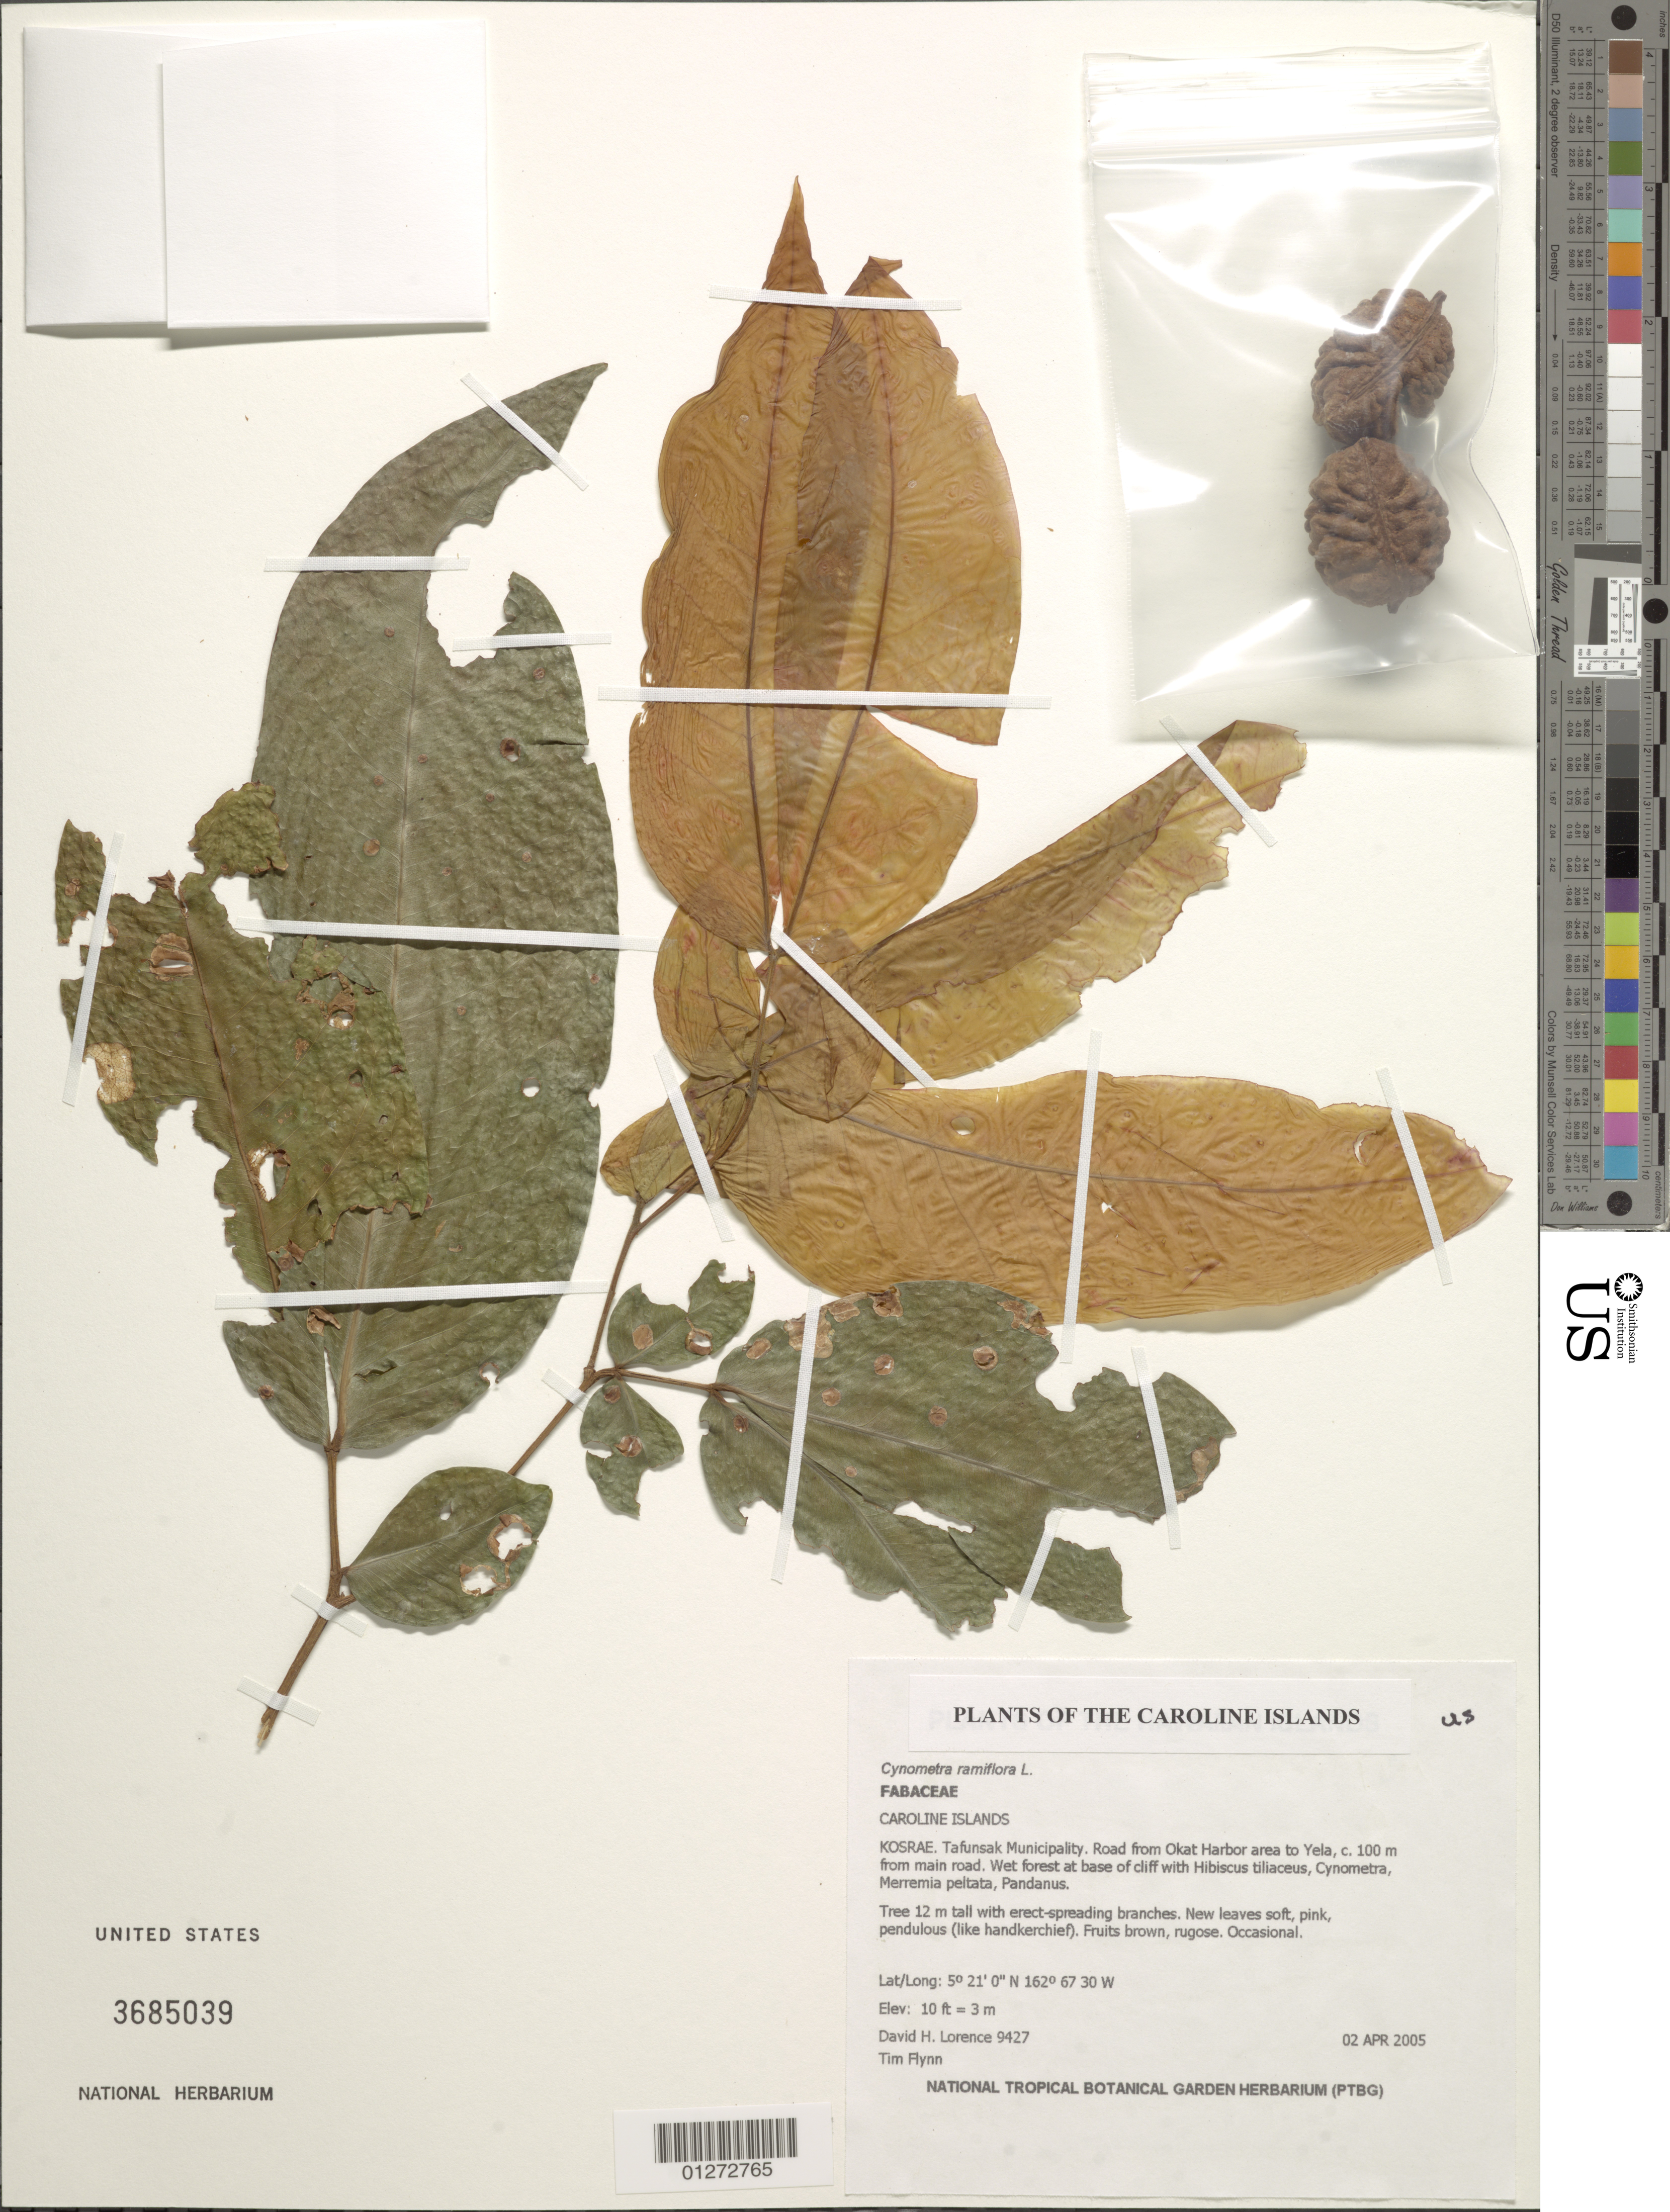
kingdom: Plantae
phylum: Tracheophyta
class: Magnoliopsida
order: Fabales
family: Fabaceae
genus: Cynometra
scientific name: Cynometra ramiflora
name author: L.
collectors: D. Lorence & T. Flynn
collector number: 9427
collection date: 2005-04-02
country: Micronesia, Federated States of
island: Kosrae [Kusaie]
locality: Tafunsak Municipality. Road from Okat Harbor are to Yela, 100 m from main road.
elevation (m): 3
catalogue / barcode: US 3685039